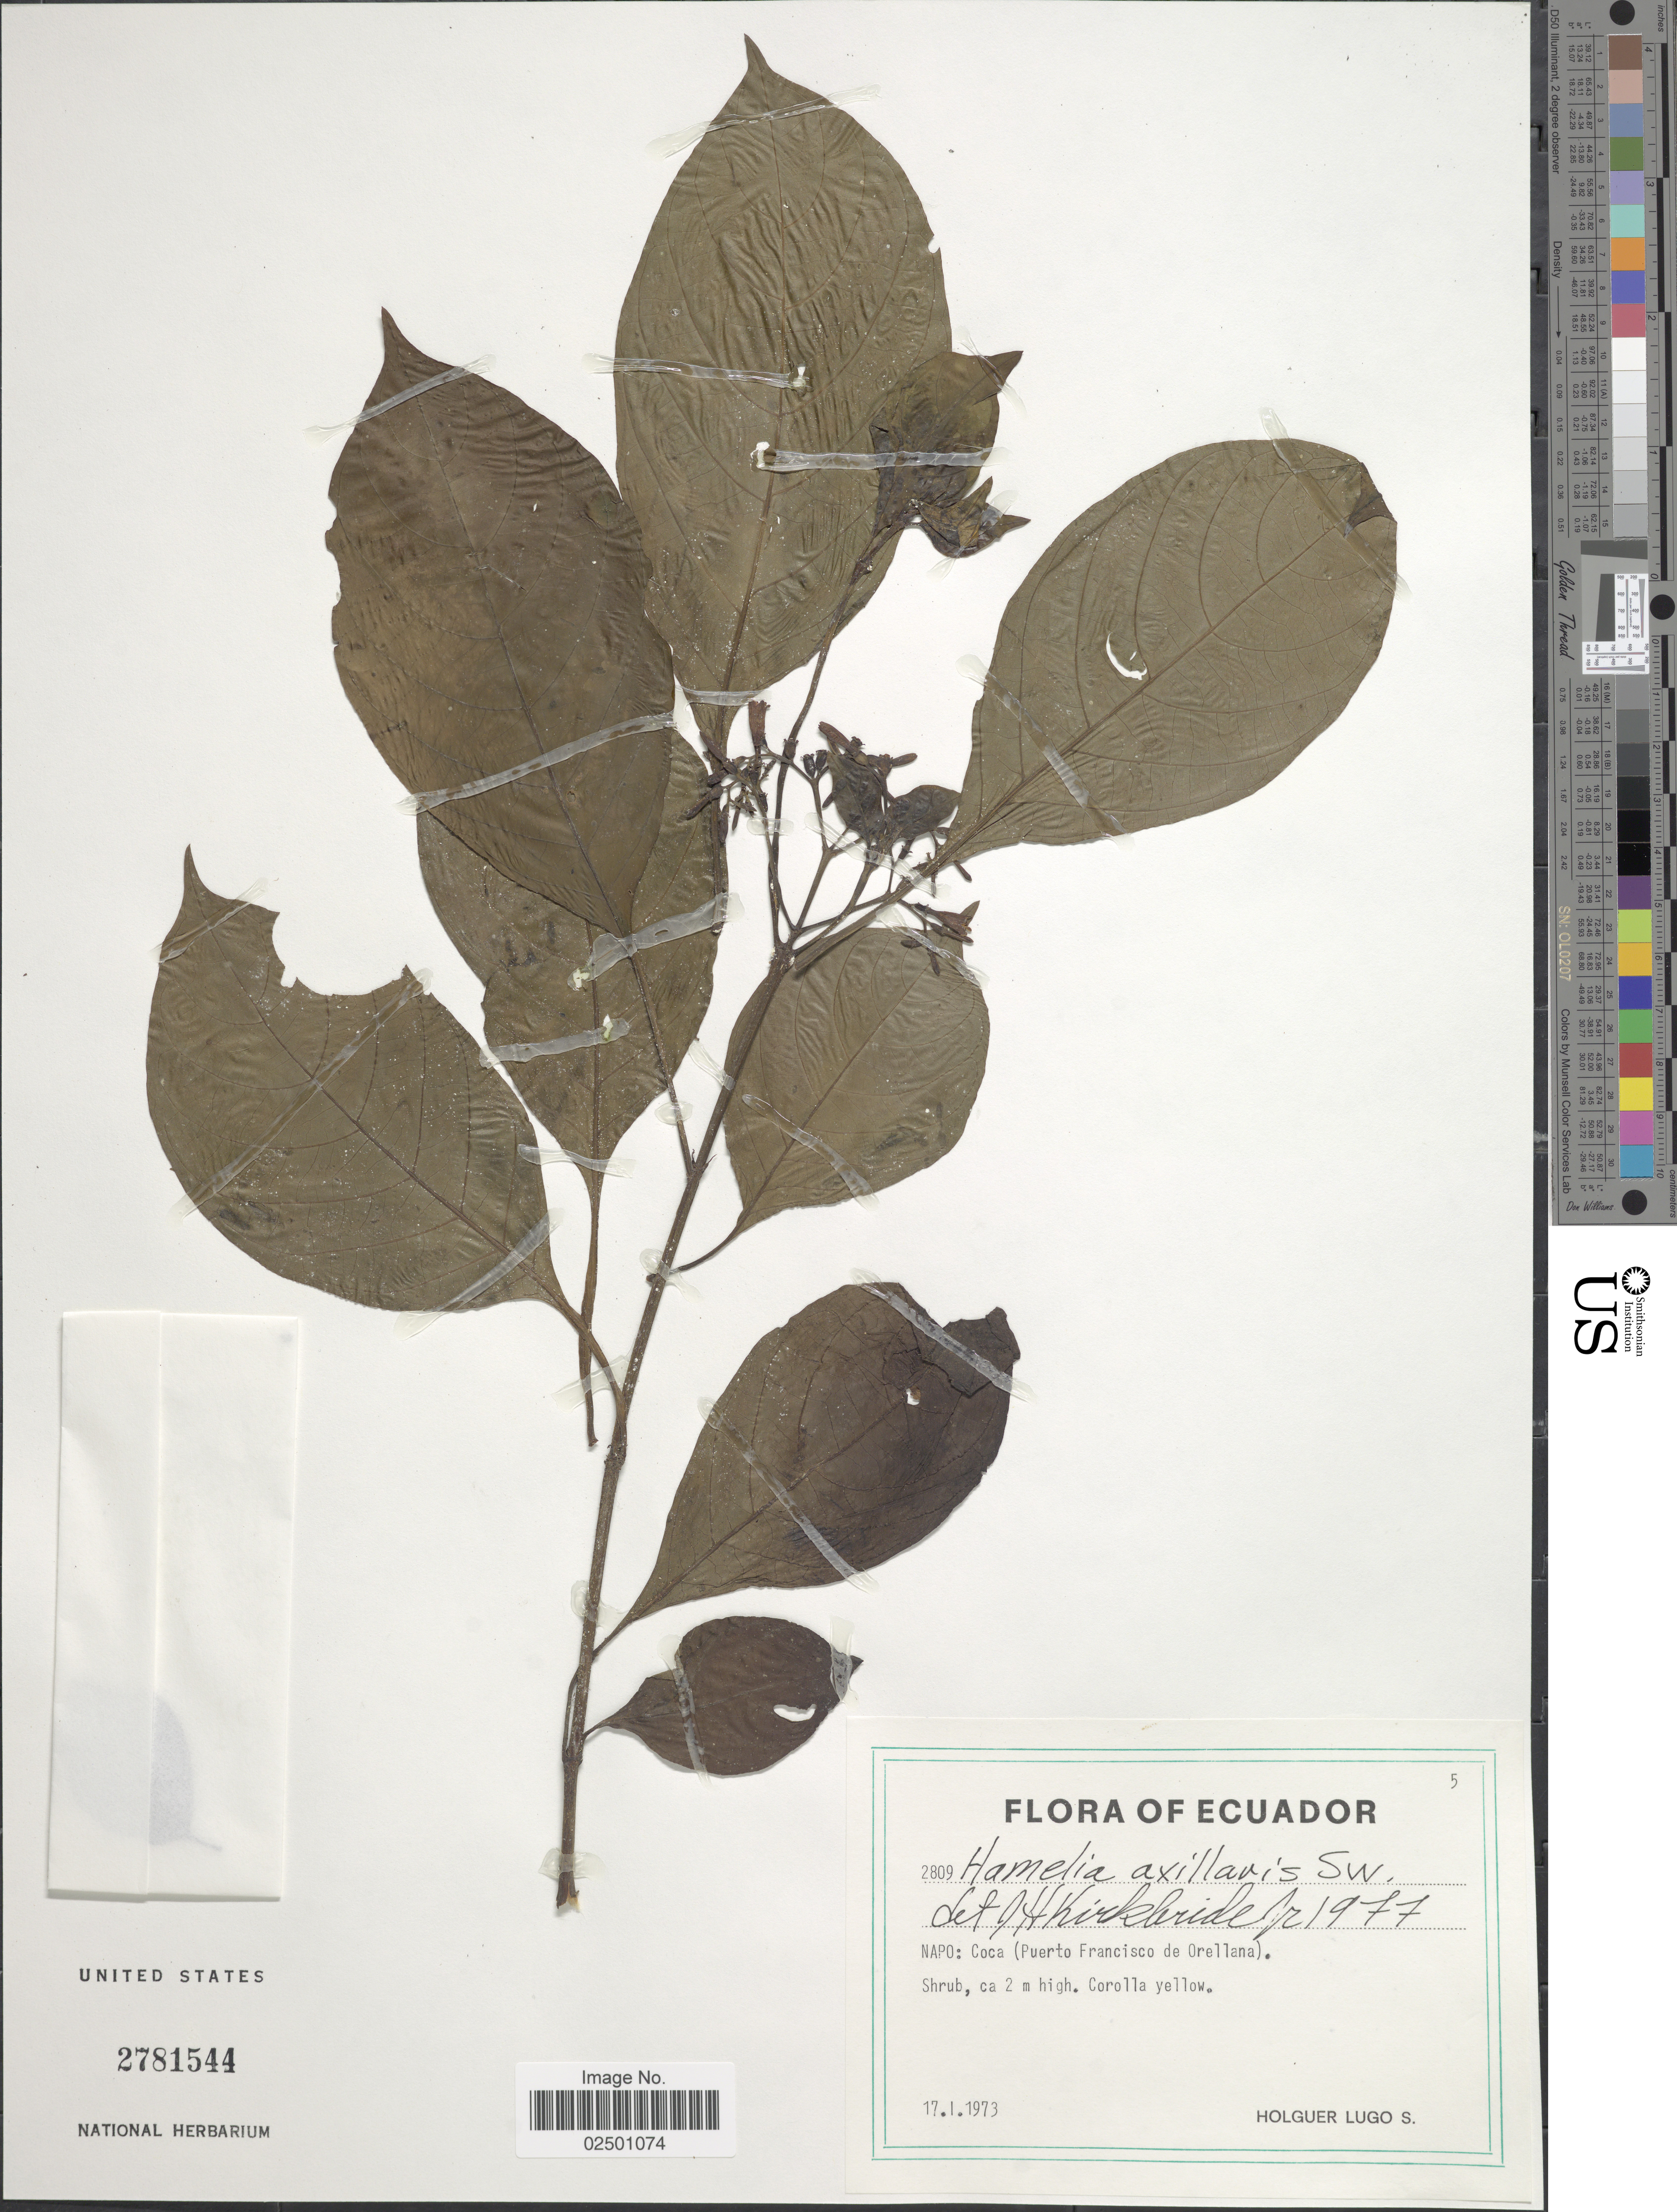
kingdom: Plantae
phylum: Tracheophyta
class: Magnoliopsida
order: Gentianales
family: Rubiaceae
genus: Hamelia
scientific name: Hamelia axillaris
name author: Sw.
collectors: H. Lugo S.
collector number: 2809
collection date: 1973-01-17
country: Ecuador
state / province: Napo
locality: Napo: Coca (Puerto Francisco de Orellana)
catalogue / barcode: US 2781544